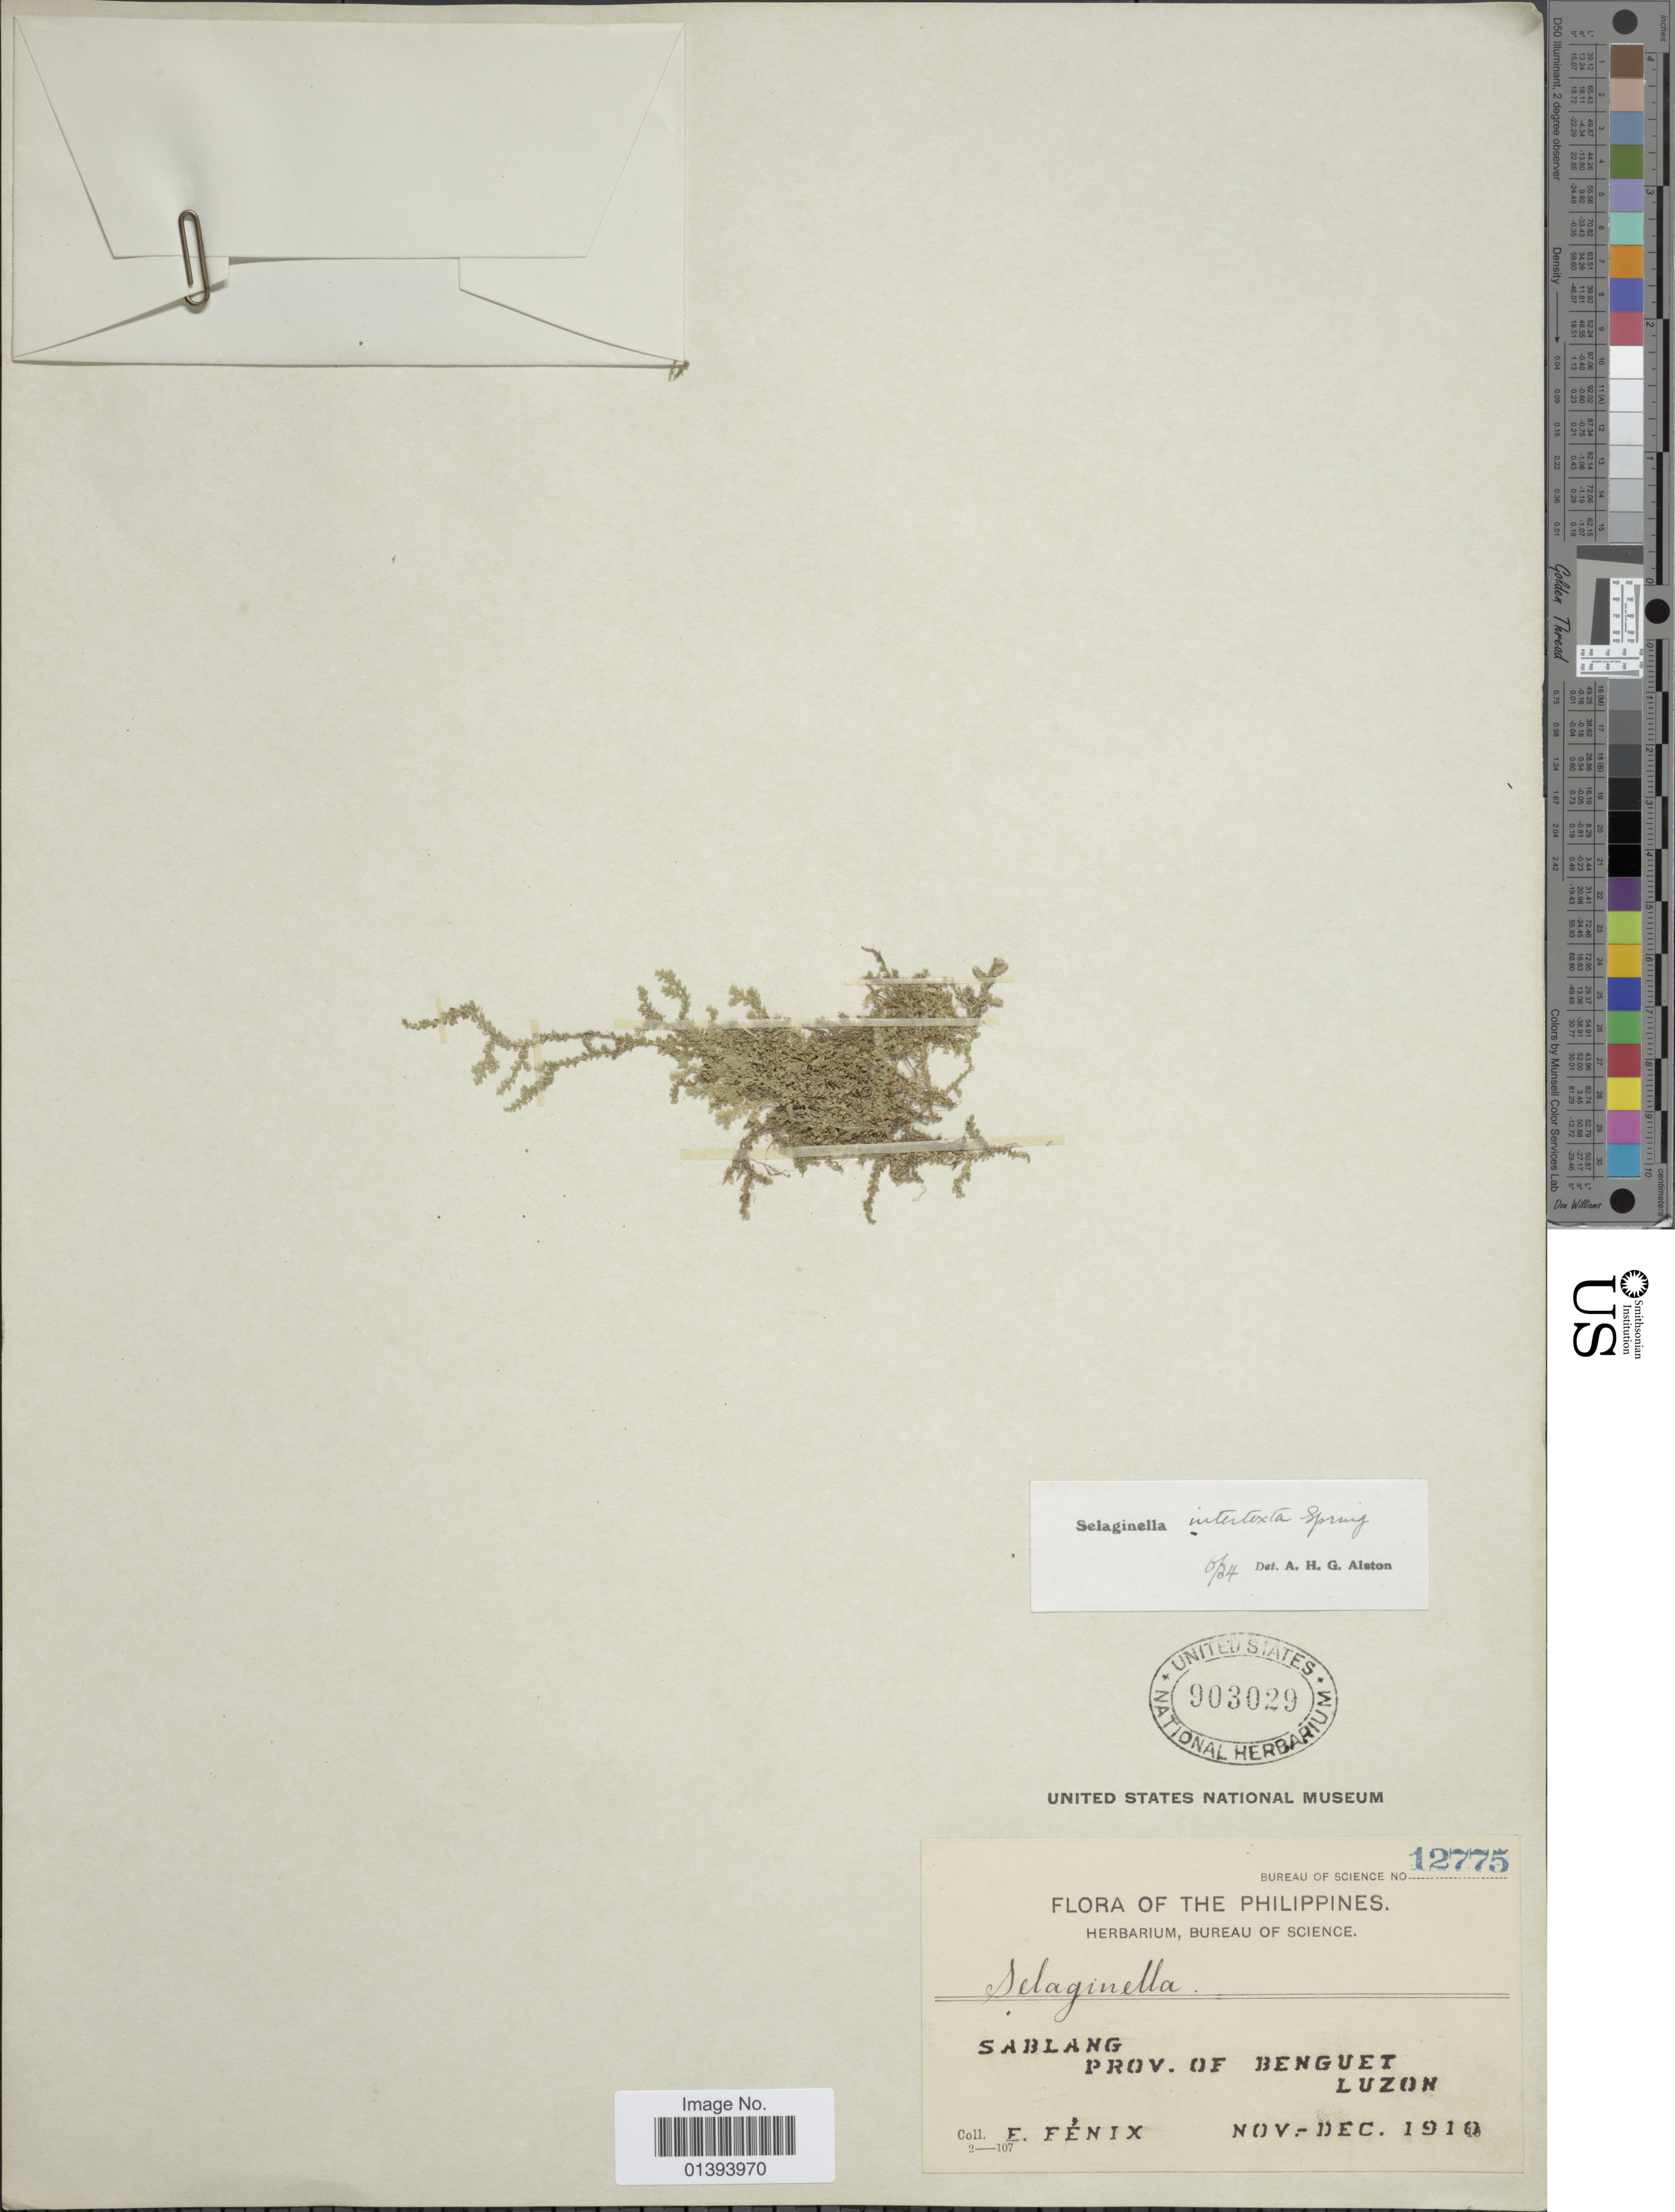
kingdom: Plantae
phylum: Tracheophyta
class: Lycopodiopsida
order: Selaginellales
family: Selaginellaceae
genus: Selaginella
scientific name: Selaginella intertexta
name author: Spring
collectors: E. Fénix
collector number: Bureau of Science 12775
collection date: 1910-11/1910-12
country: Philippines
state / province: Central Luzon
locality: Sablang prov. of Benguet, Luzon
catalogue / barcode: US 903029